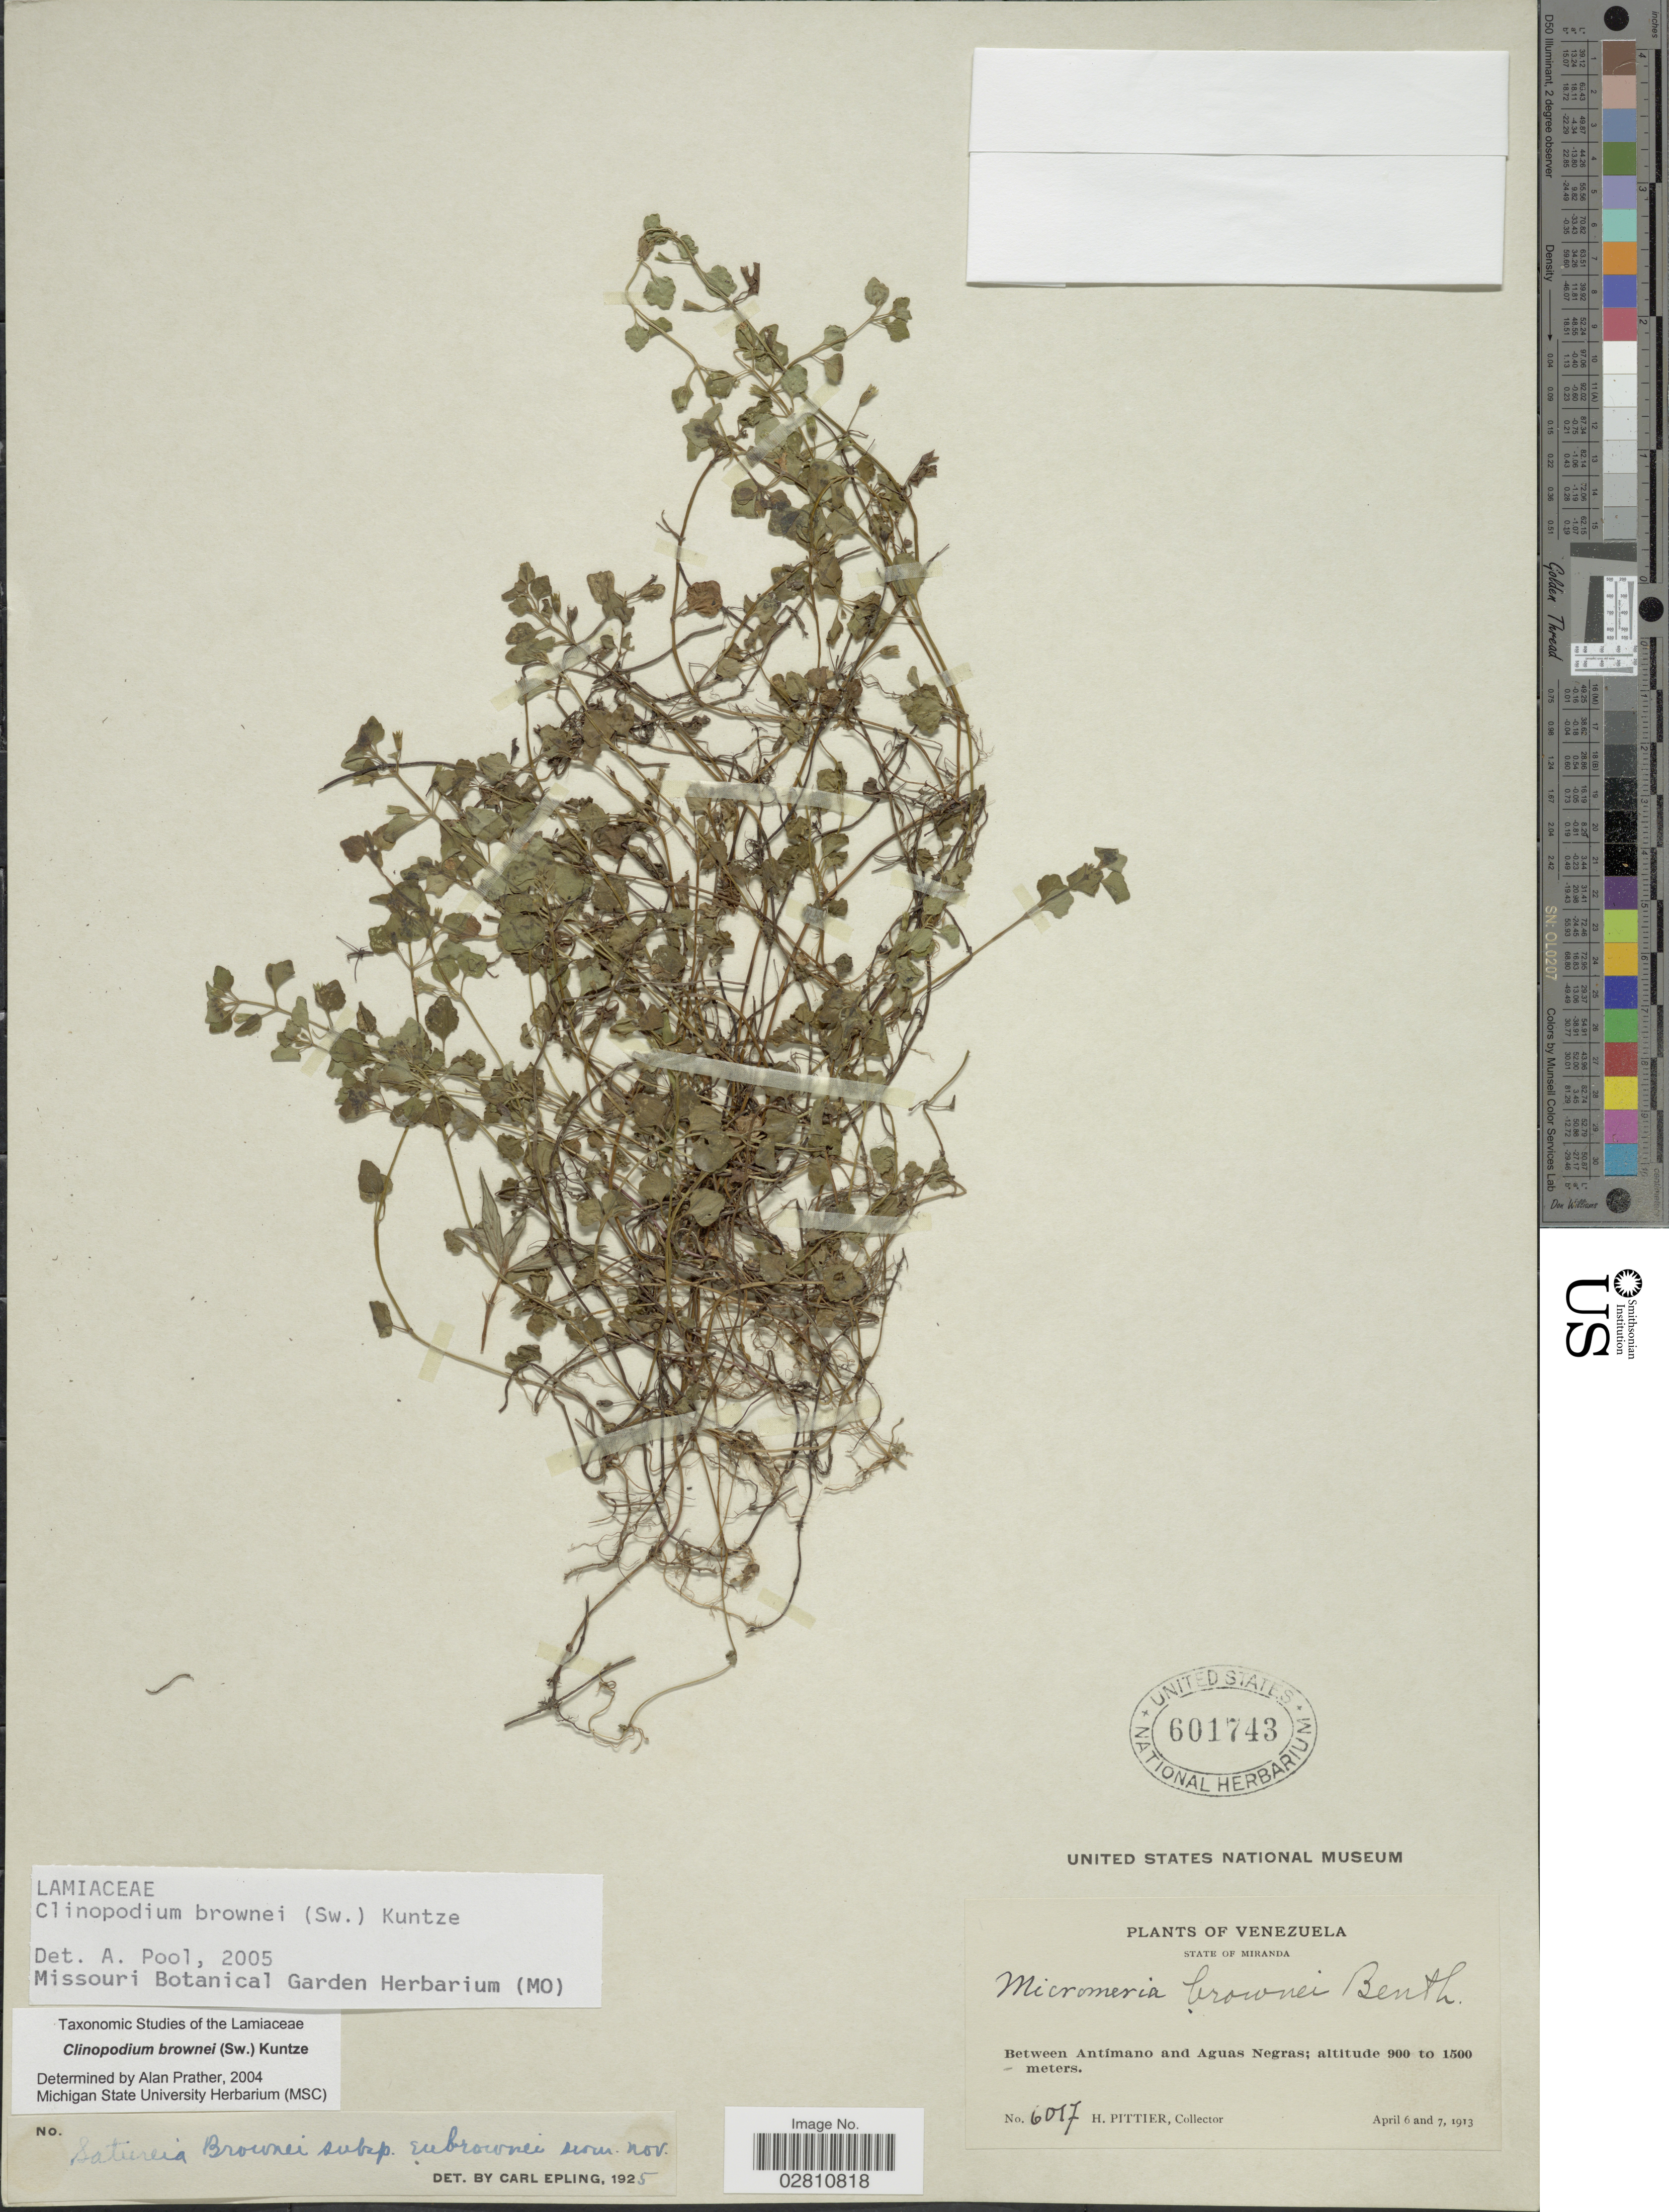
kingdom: Plantae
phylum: Tracheophyta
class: Magnoliopsida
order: Lamiales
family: Lamiaceae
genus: Clinopodium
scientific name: Clinopodium brownei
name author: (Sw.) Kuntze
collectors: H. F. Pittier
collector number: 6017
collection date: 1913-04-06/1913-04-07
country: Venezuela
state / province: Miranda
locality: Between Antímano and Aguas Negras.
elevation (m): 900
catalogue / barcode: US 601743